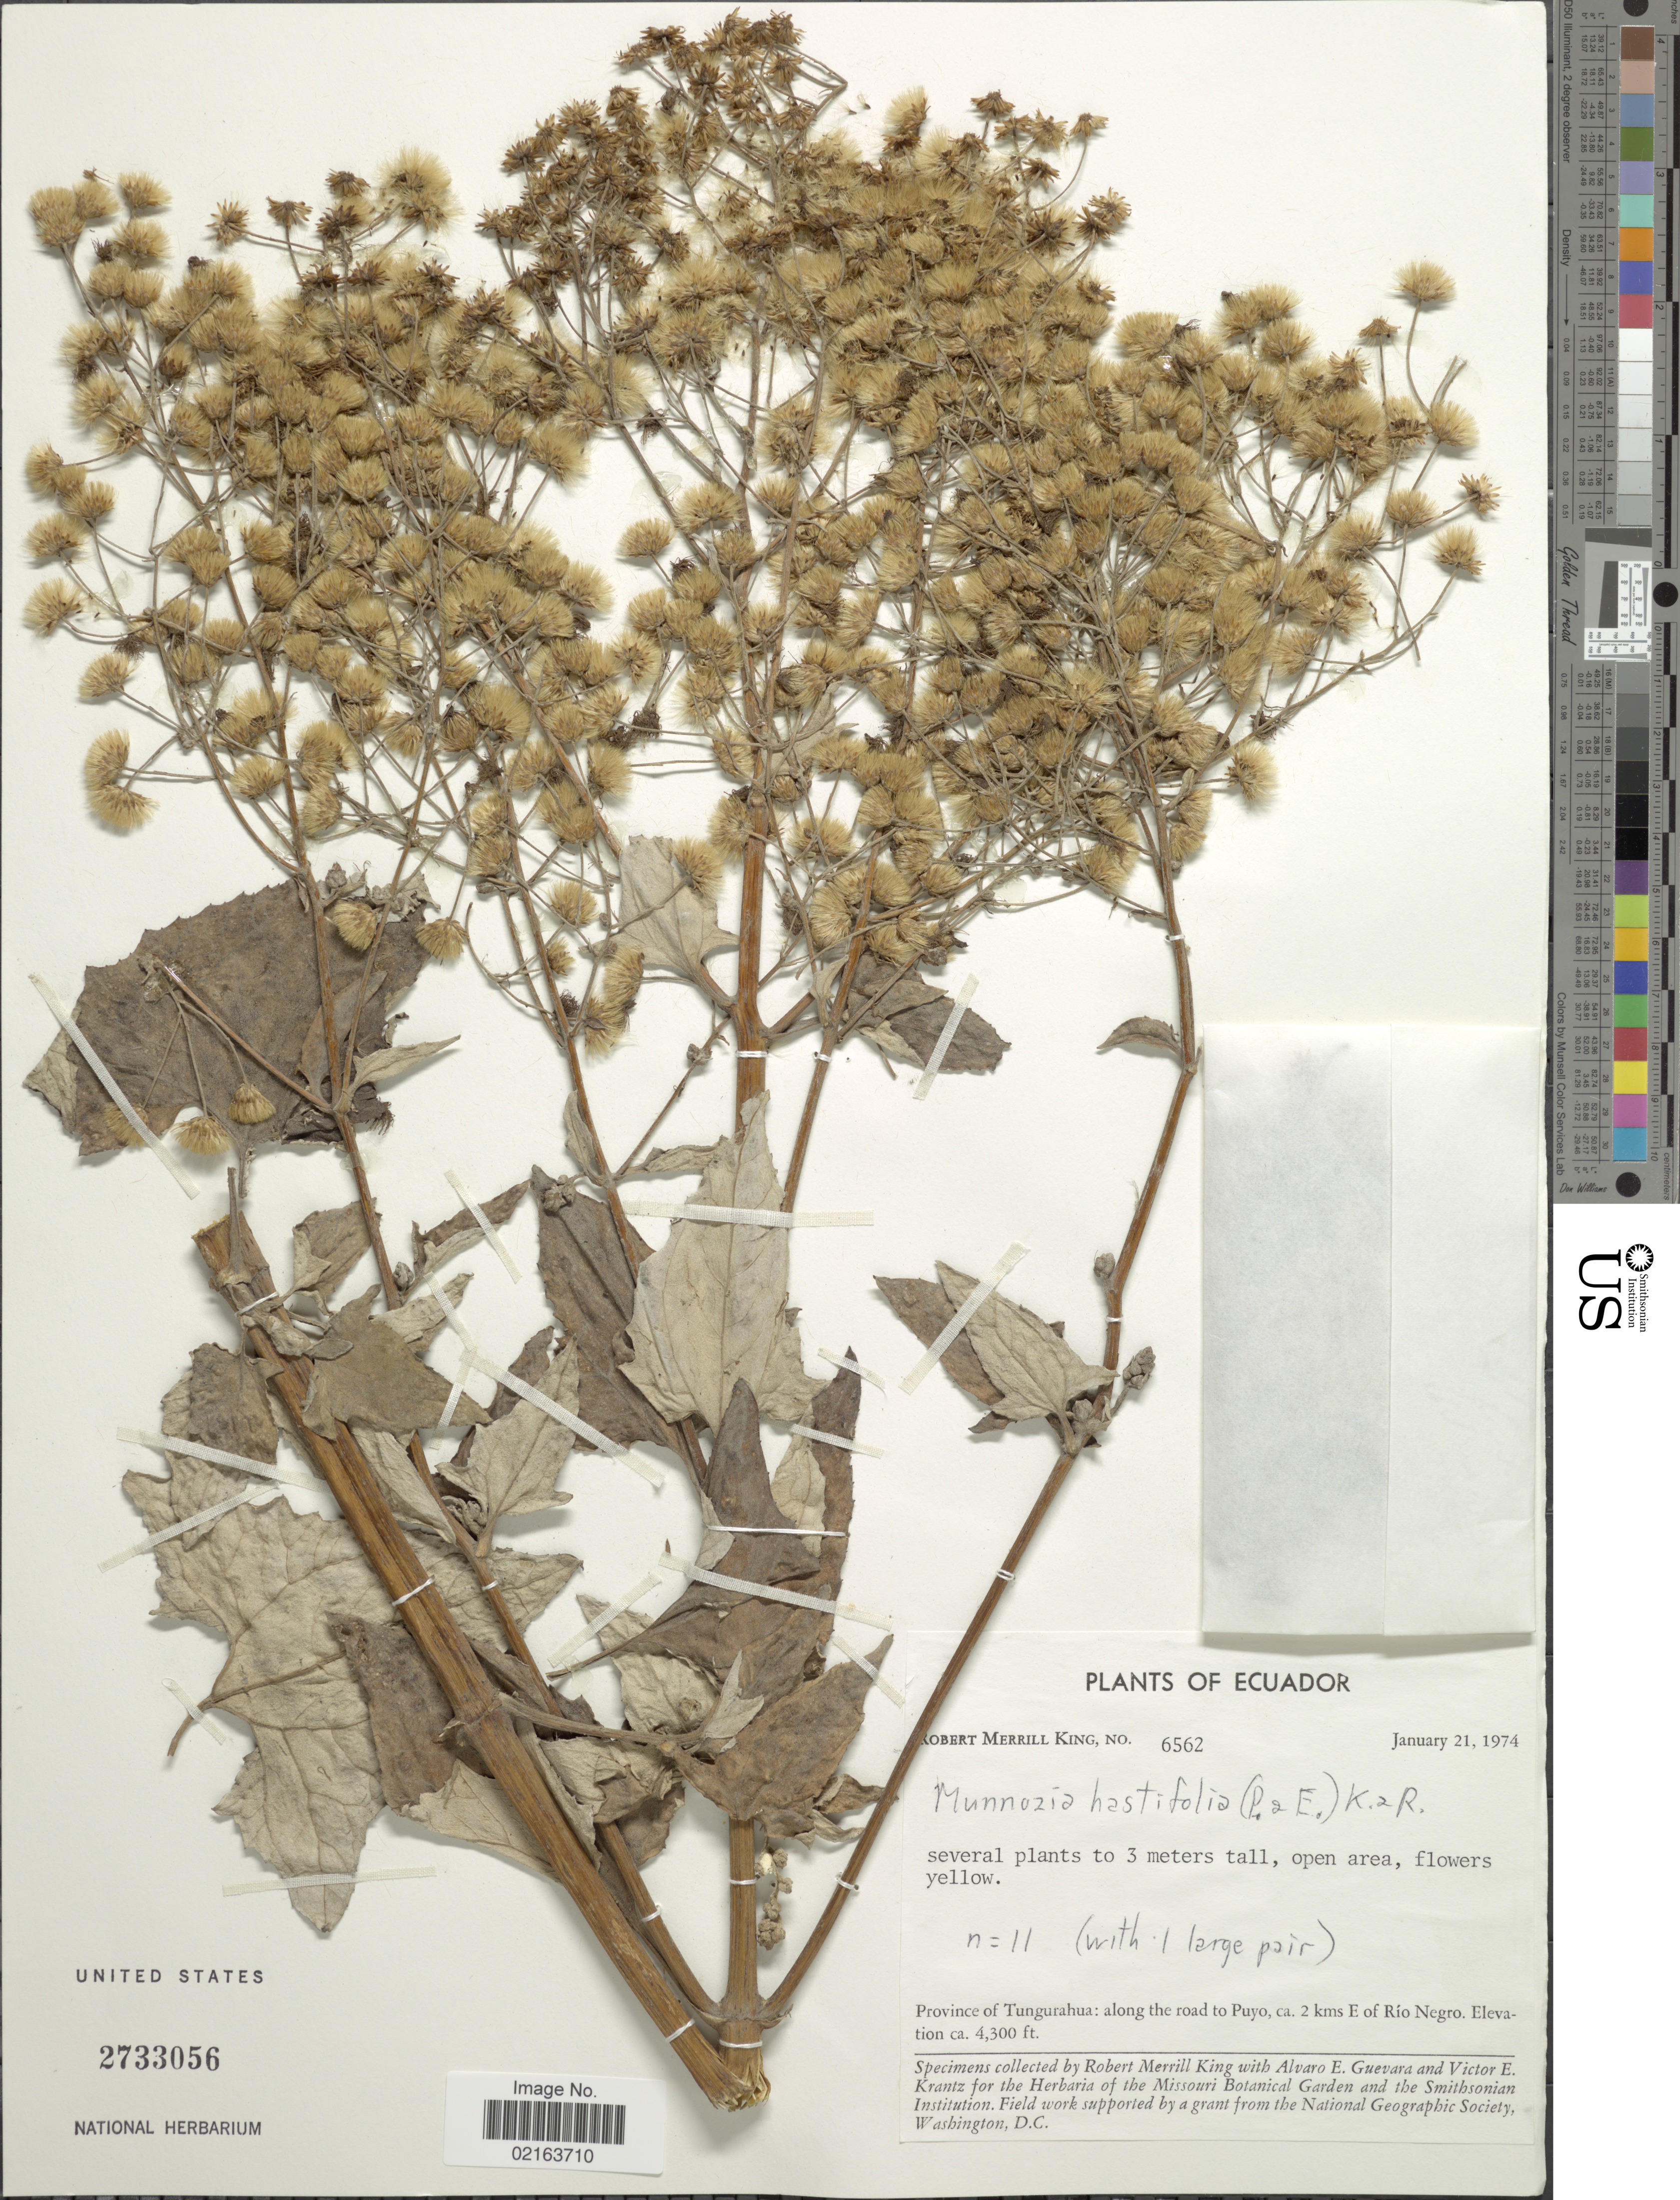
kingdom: Plantae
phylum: Tracheophyta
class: Magnoliopsida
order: Asterales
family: Asteraceae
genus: Munnozia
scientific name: Munnozia hastifolia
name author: (Poepp.) H. Rob. & Brettell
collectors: R. M. King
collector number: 6562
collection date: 1974-01-21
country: Ecuador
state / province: Tungurahua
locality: Province of Tungurahua: along the road to Puyo, 2 kms E of Rio Negro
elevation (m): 1311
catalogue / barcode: US 2733056